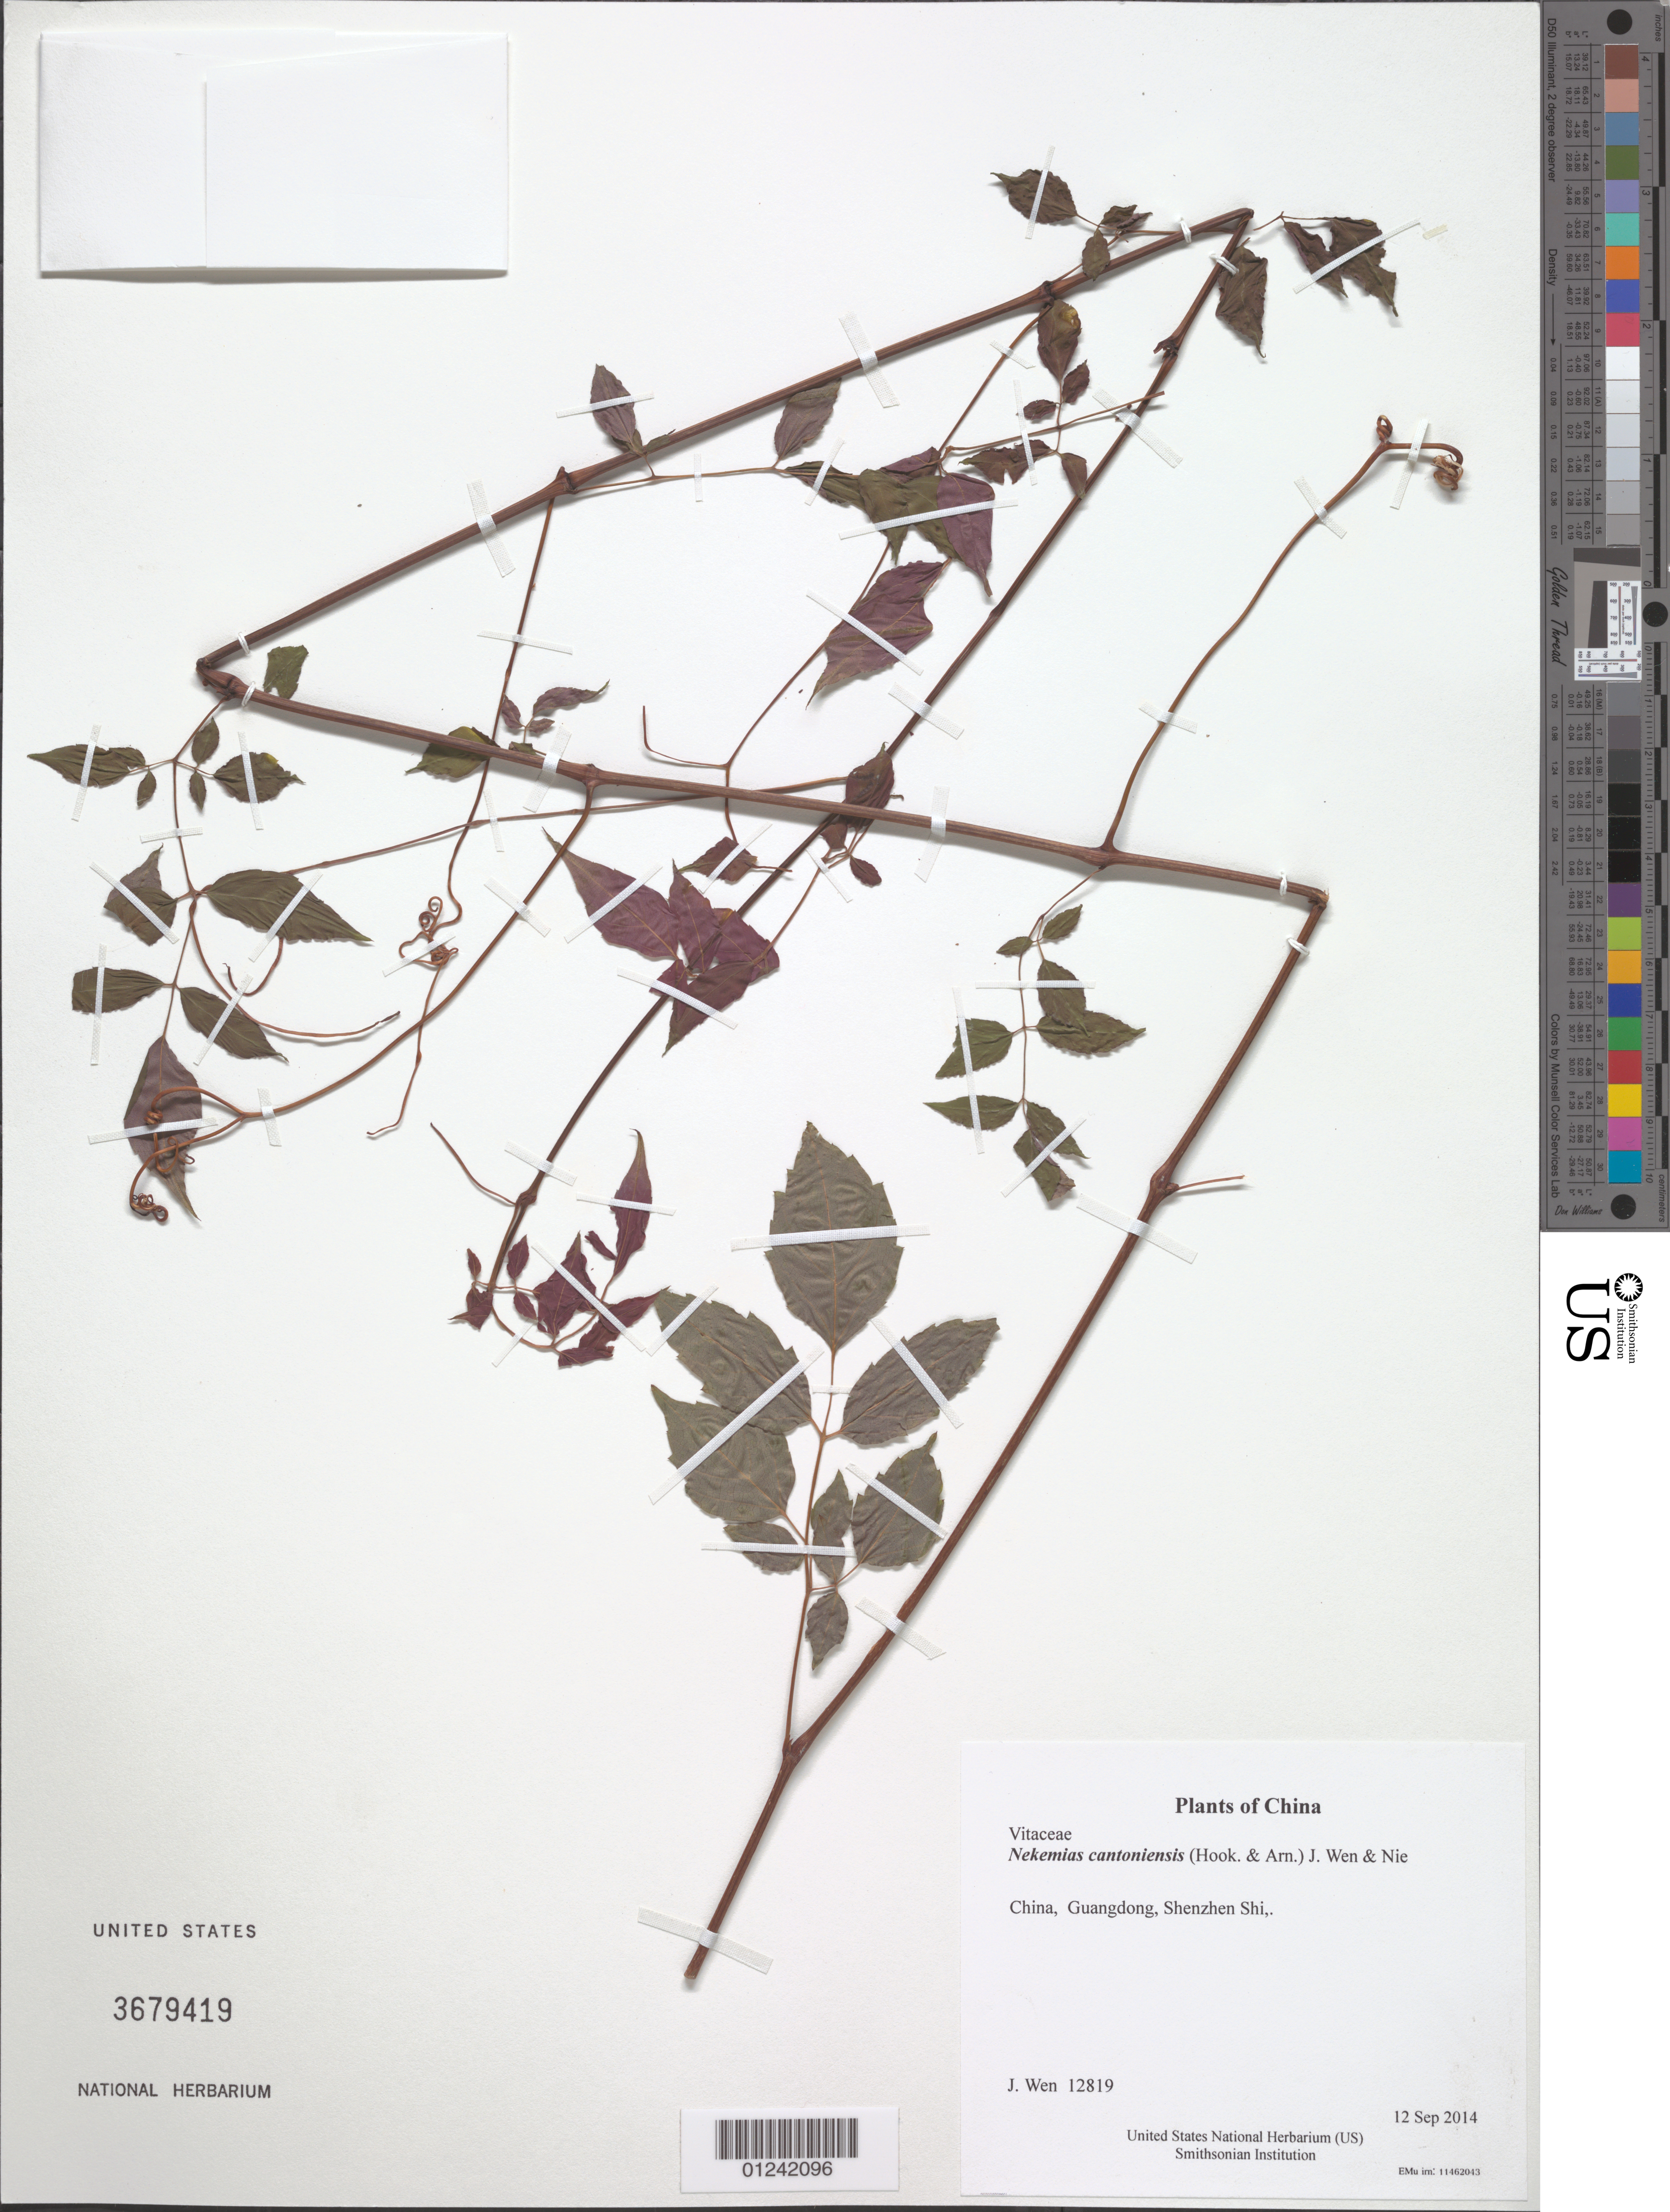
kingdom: Plantae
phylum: Tracheophyta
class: Magnoliopsida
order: Vitales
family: Vitaceae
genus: Nekemias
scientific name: Nekemias cantoniensis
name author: (Hook. & Arn.) J. Wen & Z. L. Nie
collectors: J. Wen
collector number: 12819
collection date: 2014-09-12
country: China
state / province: Guangdong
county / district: Shenzhen Shi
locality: Guangdong, Shenzhen Shi,Wutongshan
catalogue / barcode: US 3679419